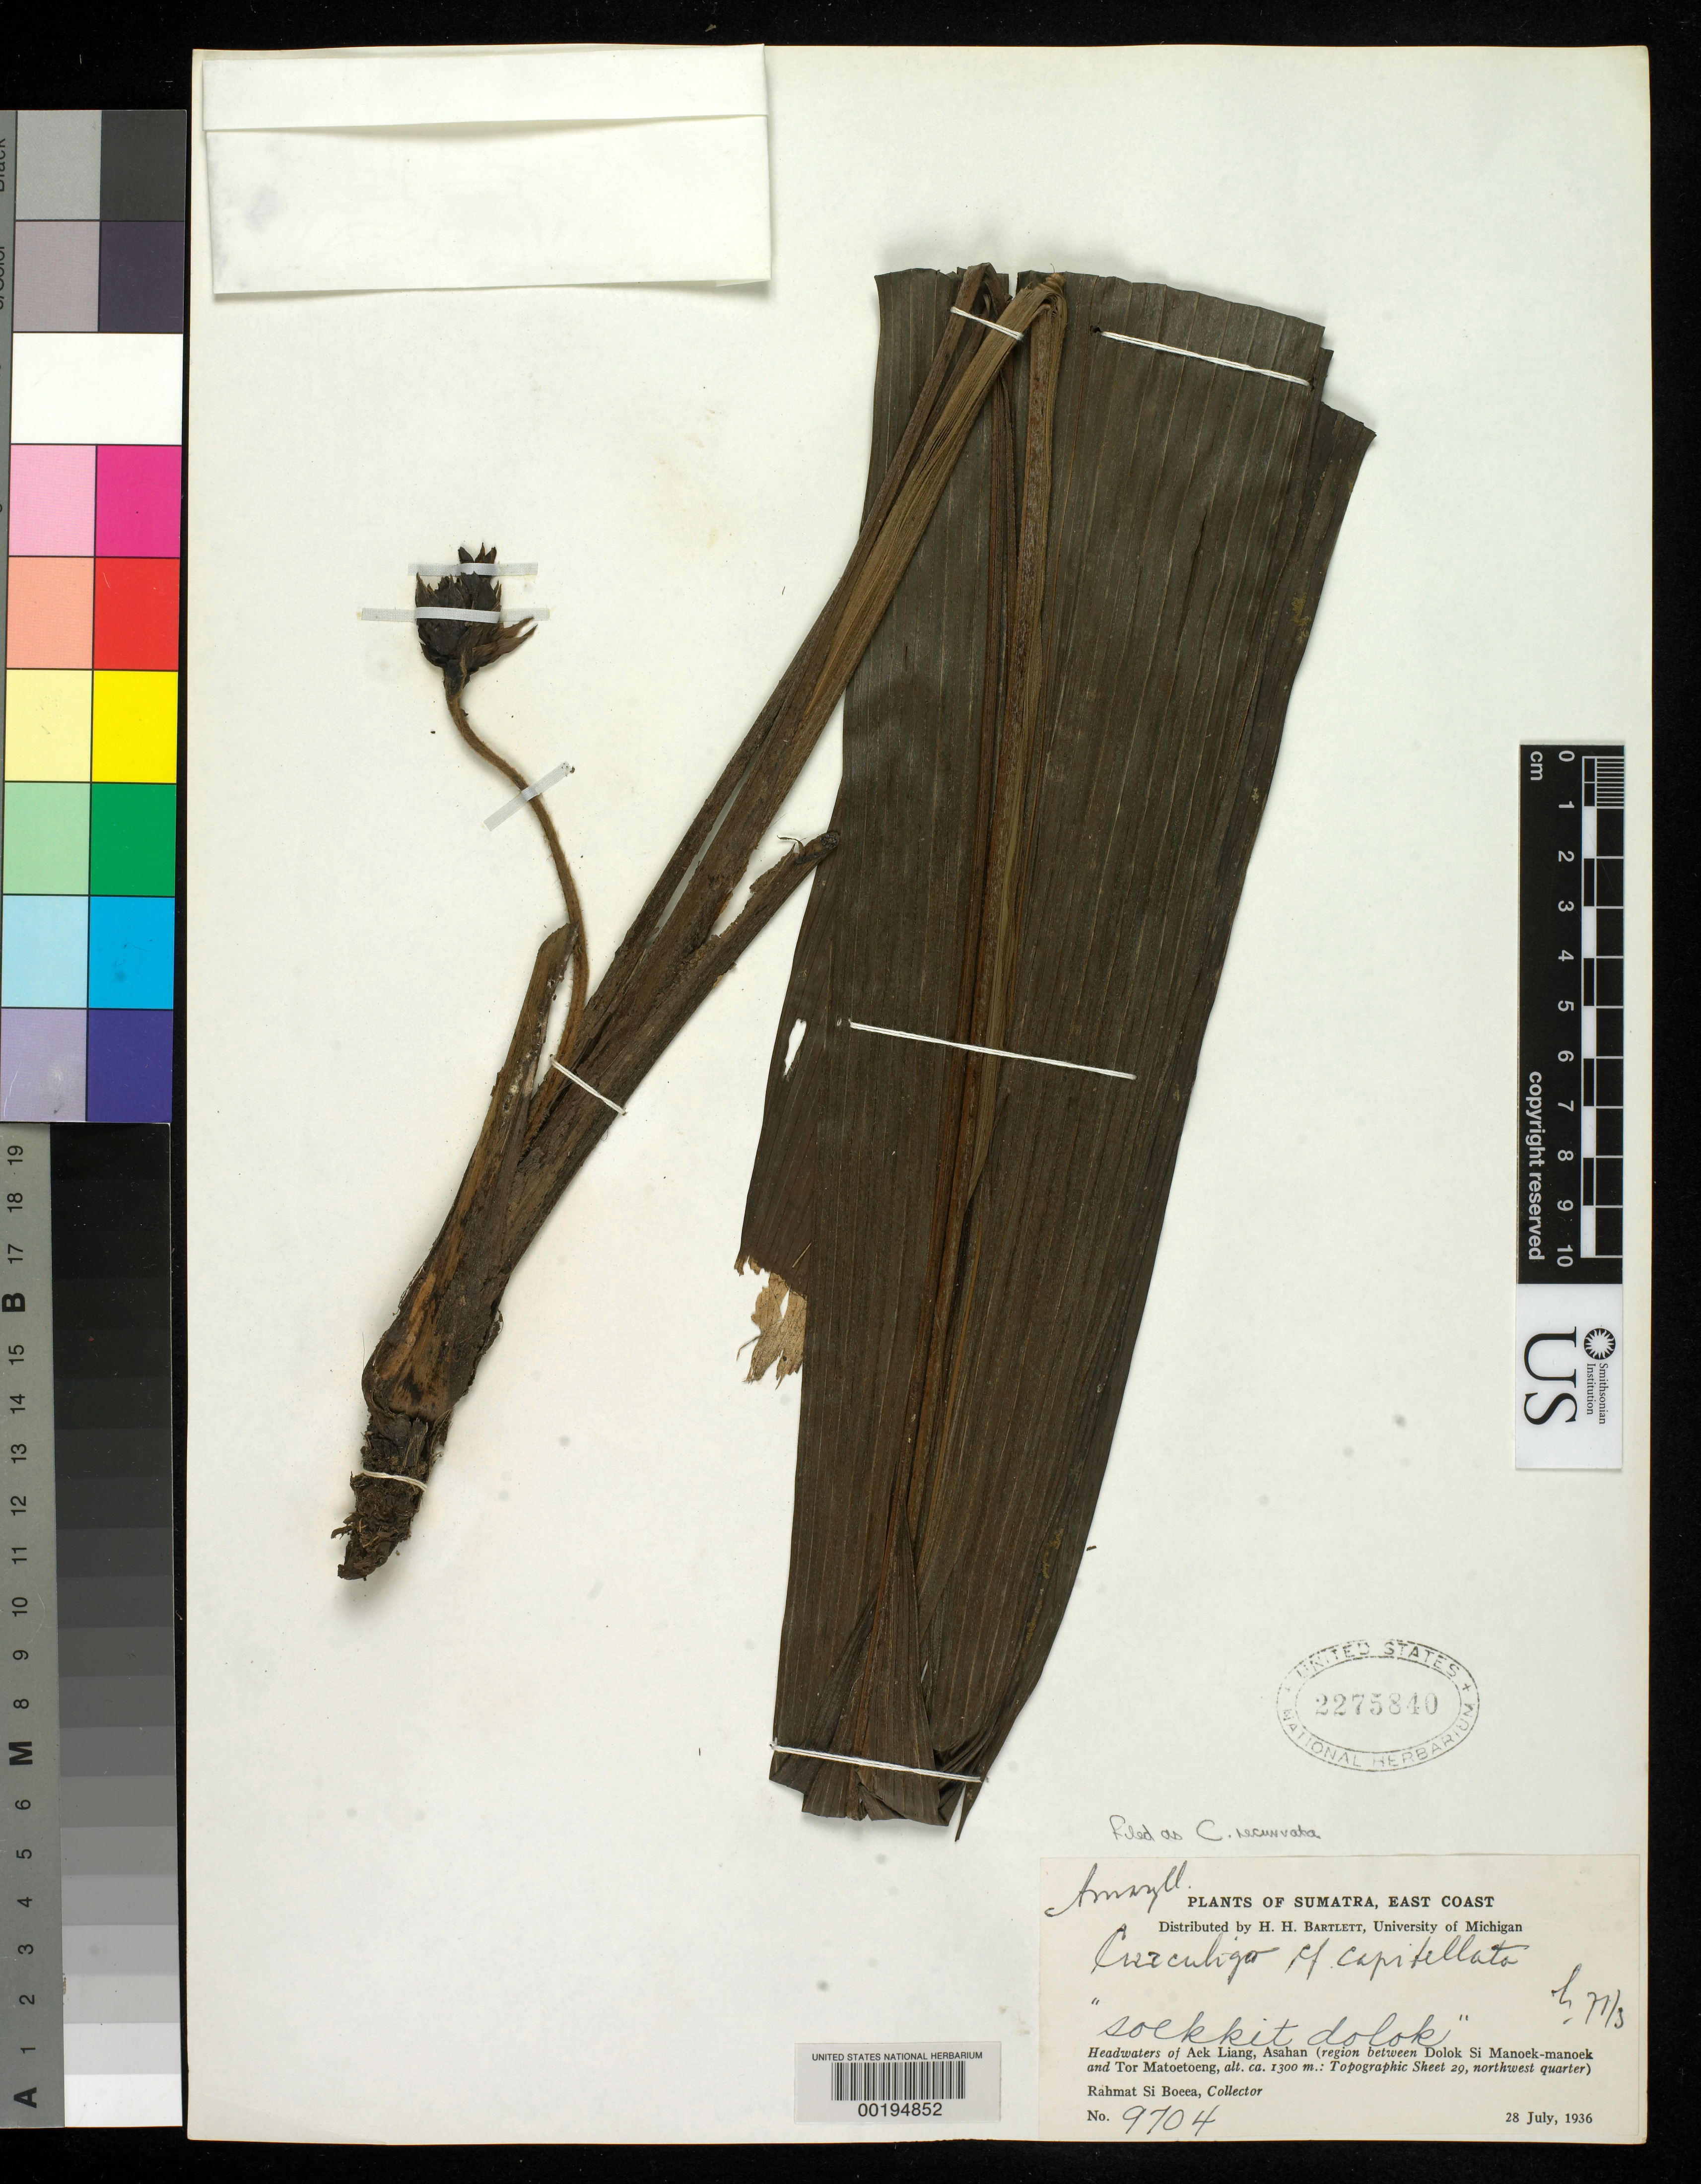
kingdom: Plantae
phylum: Tracheophyta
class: Liliopsida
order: Asparagales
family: Hypoxidaceae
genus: Curculigo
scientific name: Curculigo capitulata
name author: (Lour.) Kuntze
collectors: Rahmat Si Boeea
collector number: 9704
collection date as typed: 28 Jul 1936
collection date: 1936-07-28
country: Indonesia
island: Sumatra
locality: Soekkit dolok, headwaters of aek liang, asahan (region between dolok si mandek-manoek and tor matoetoeng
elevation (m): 1300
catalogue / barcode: US 2275840